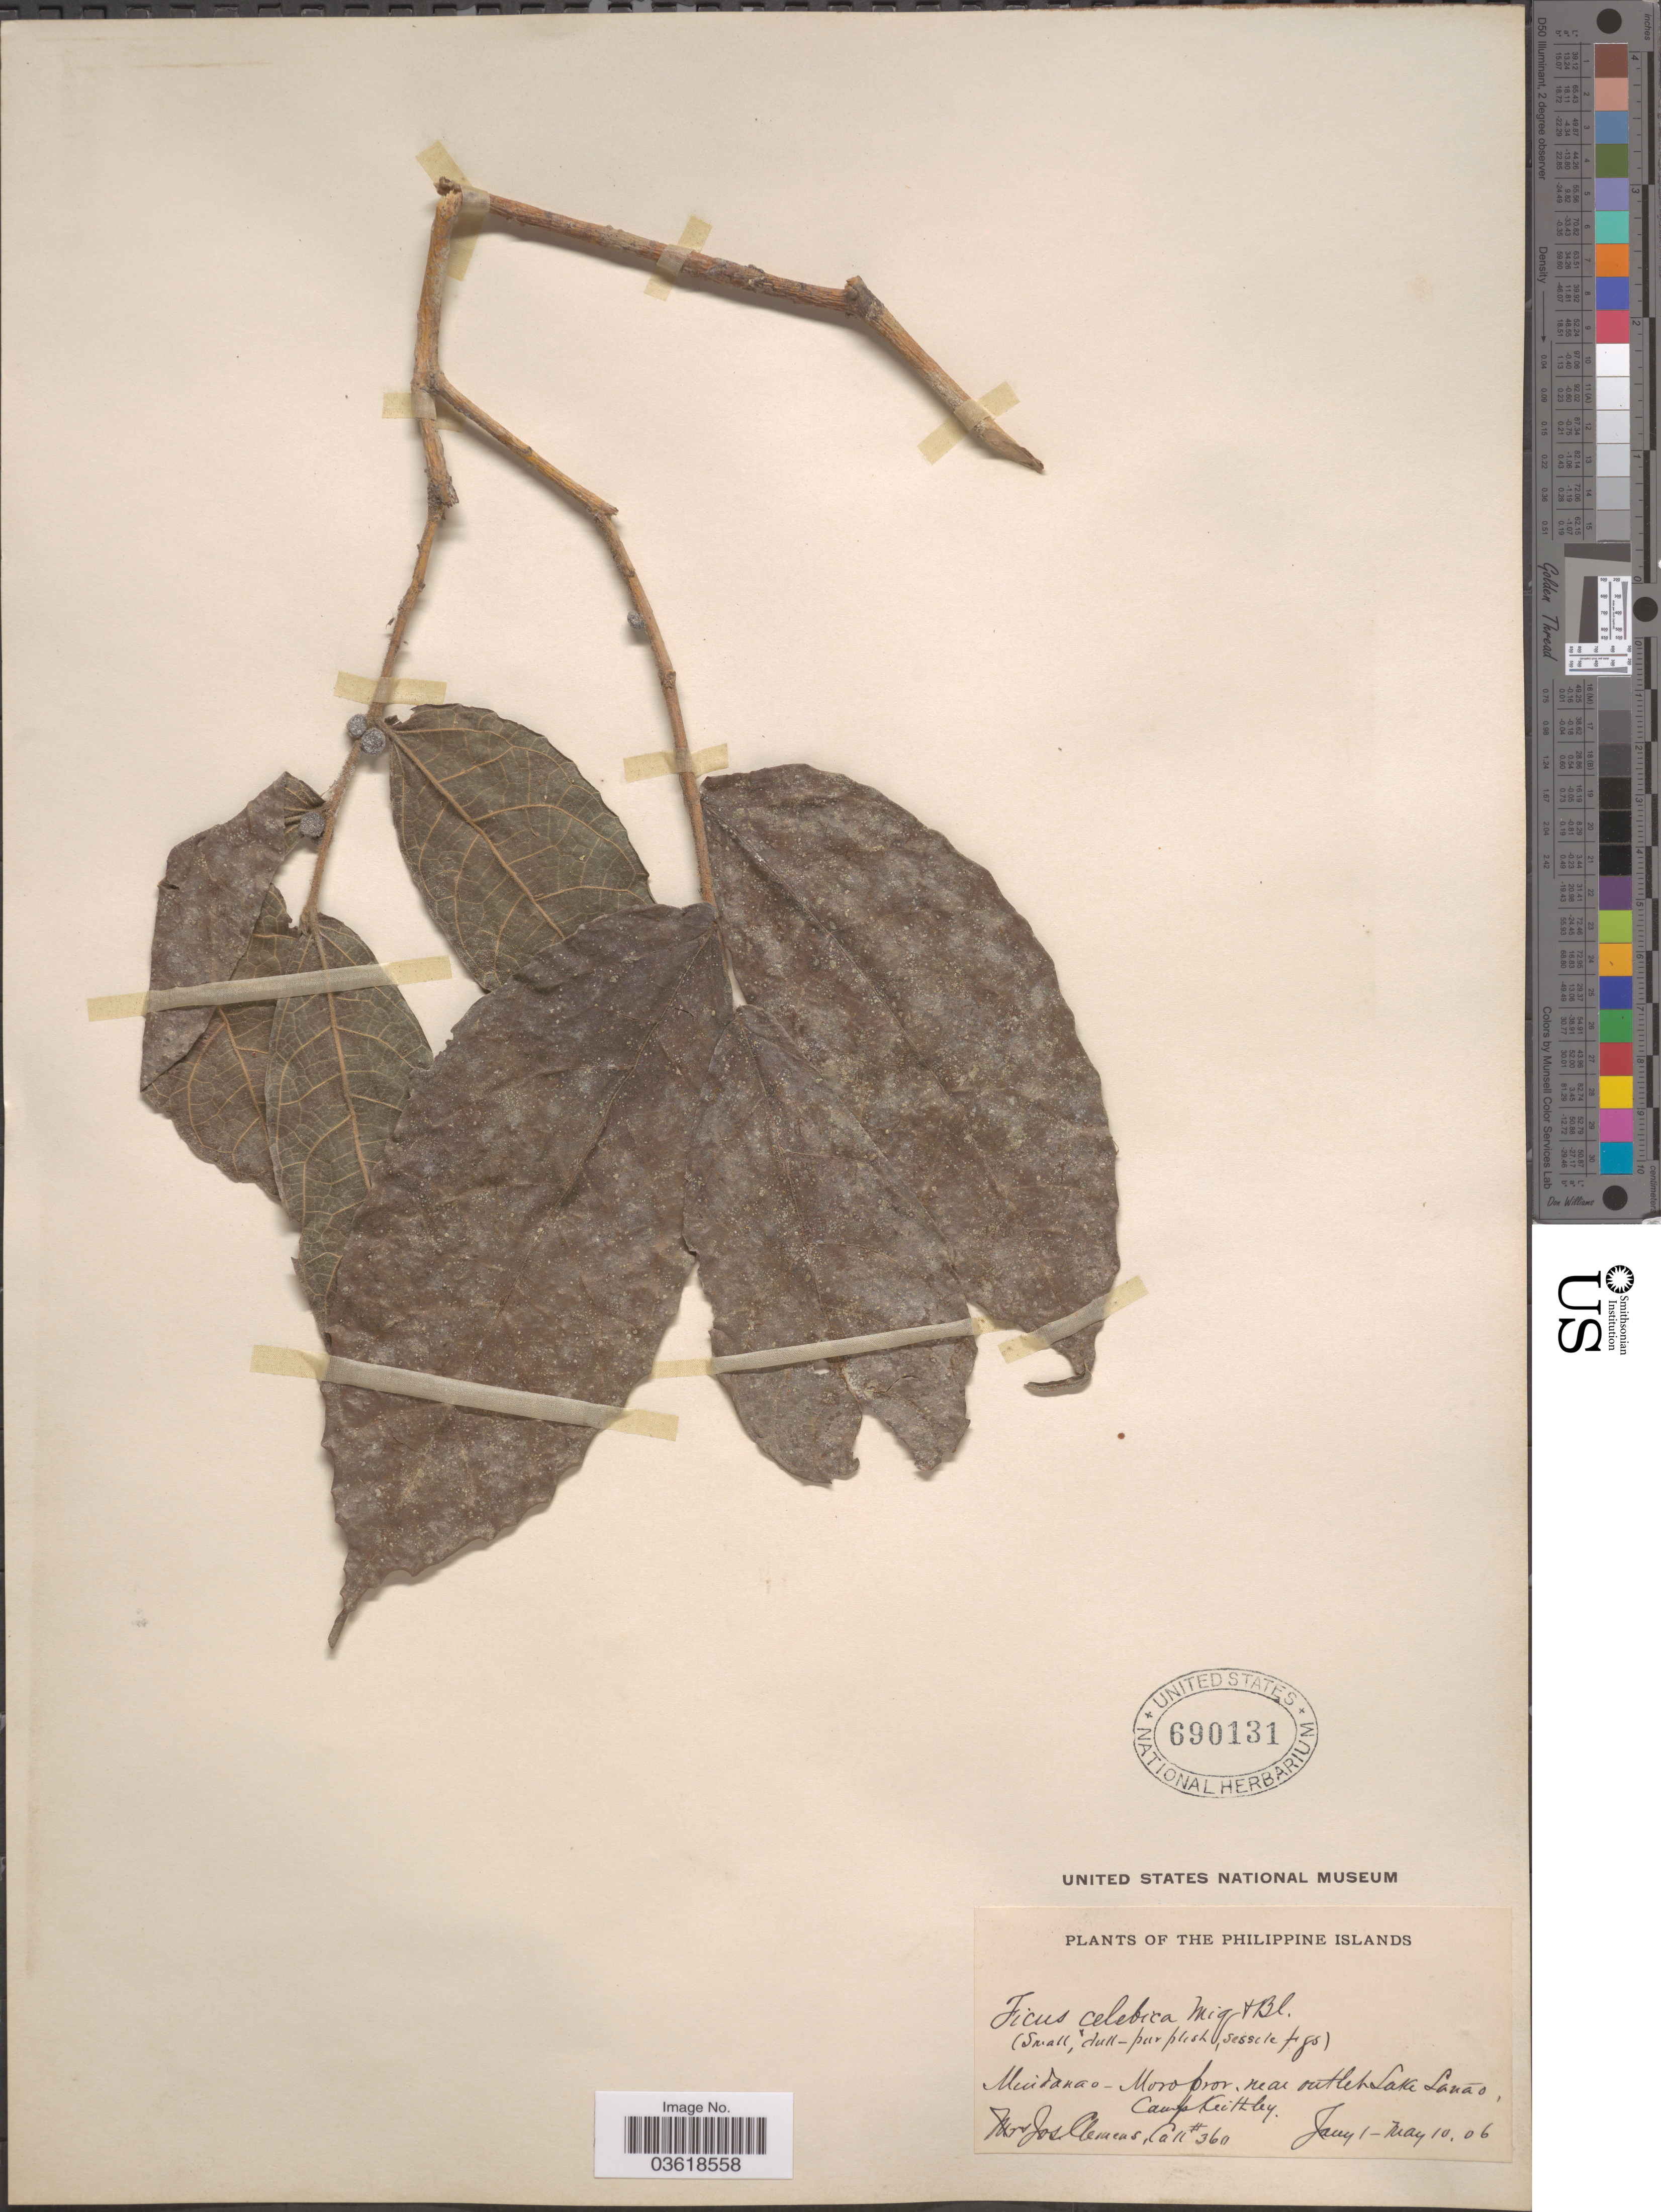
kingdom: Plantae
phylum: Tracheophyta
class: Magnoliopsida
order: Rosales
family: Moraceae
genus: Ficus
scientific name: Ficus celebica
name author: Blume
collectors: J. Clemens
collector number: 360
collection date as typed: Transcribed d/m/y: 1/1/6 to 10/5/6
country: Philippines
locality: The Philippine Islands. Mindanao-Moro prov. near outlet Lake Lanao, Camp Keithley.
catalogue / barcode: US 690131